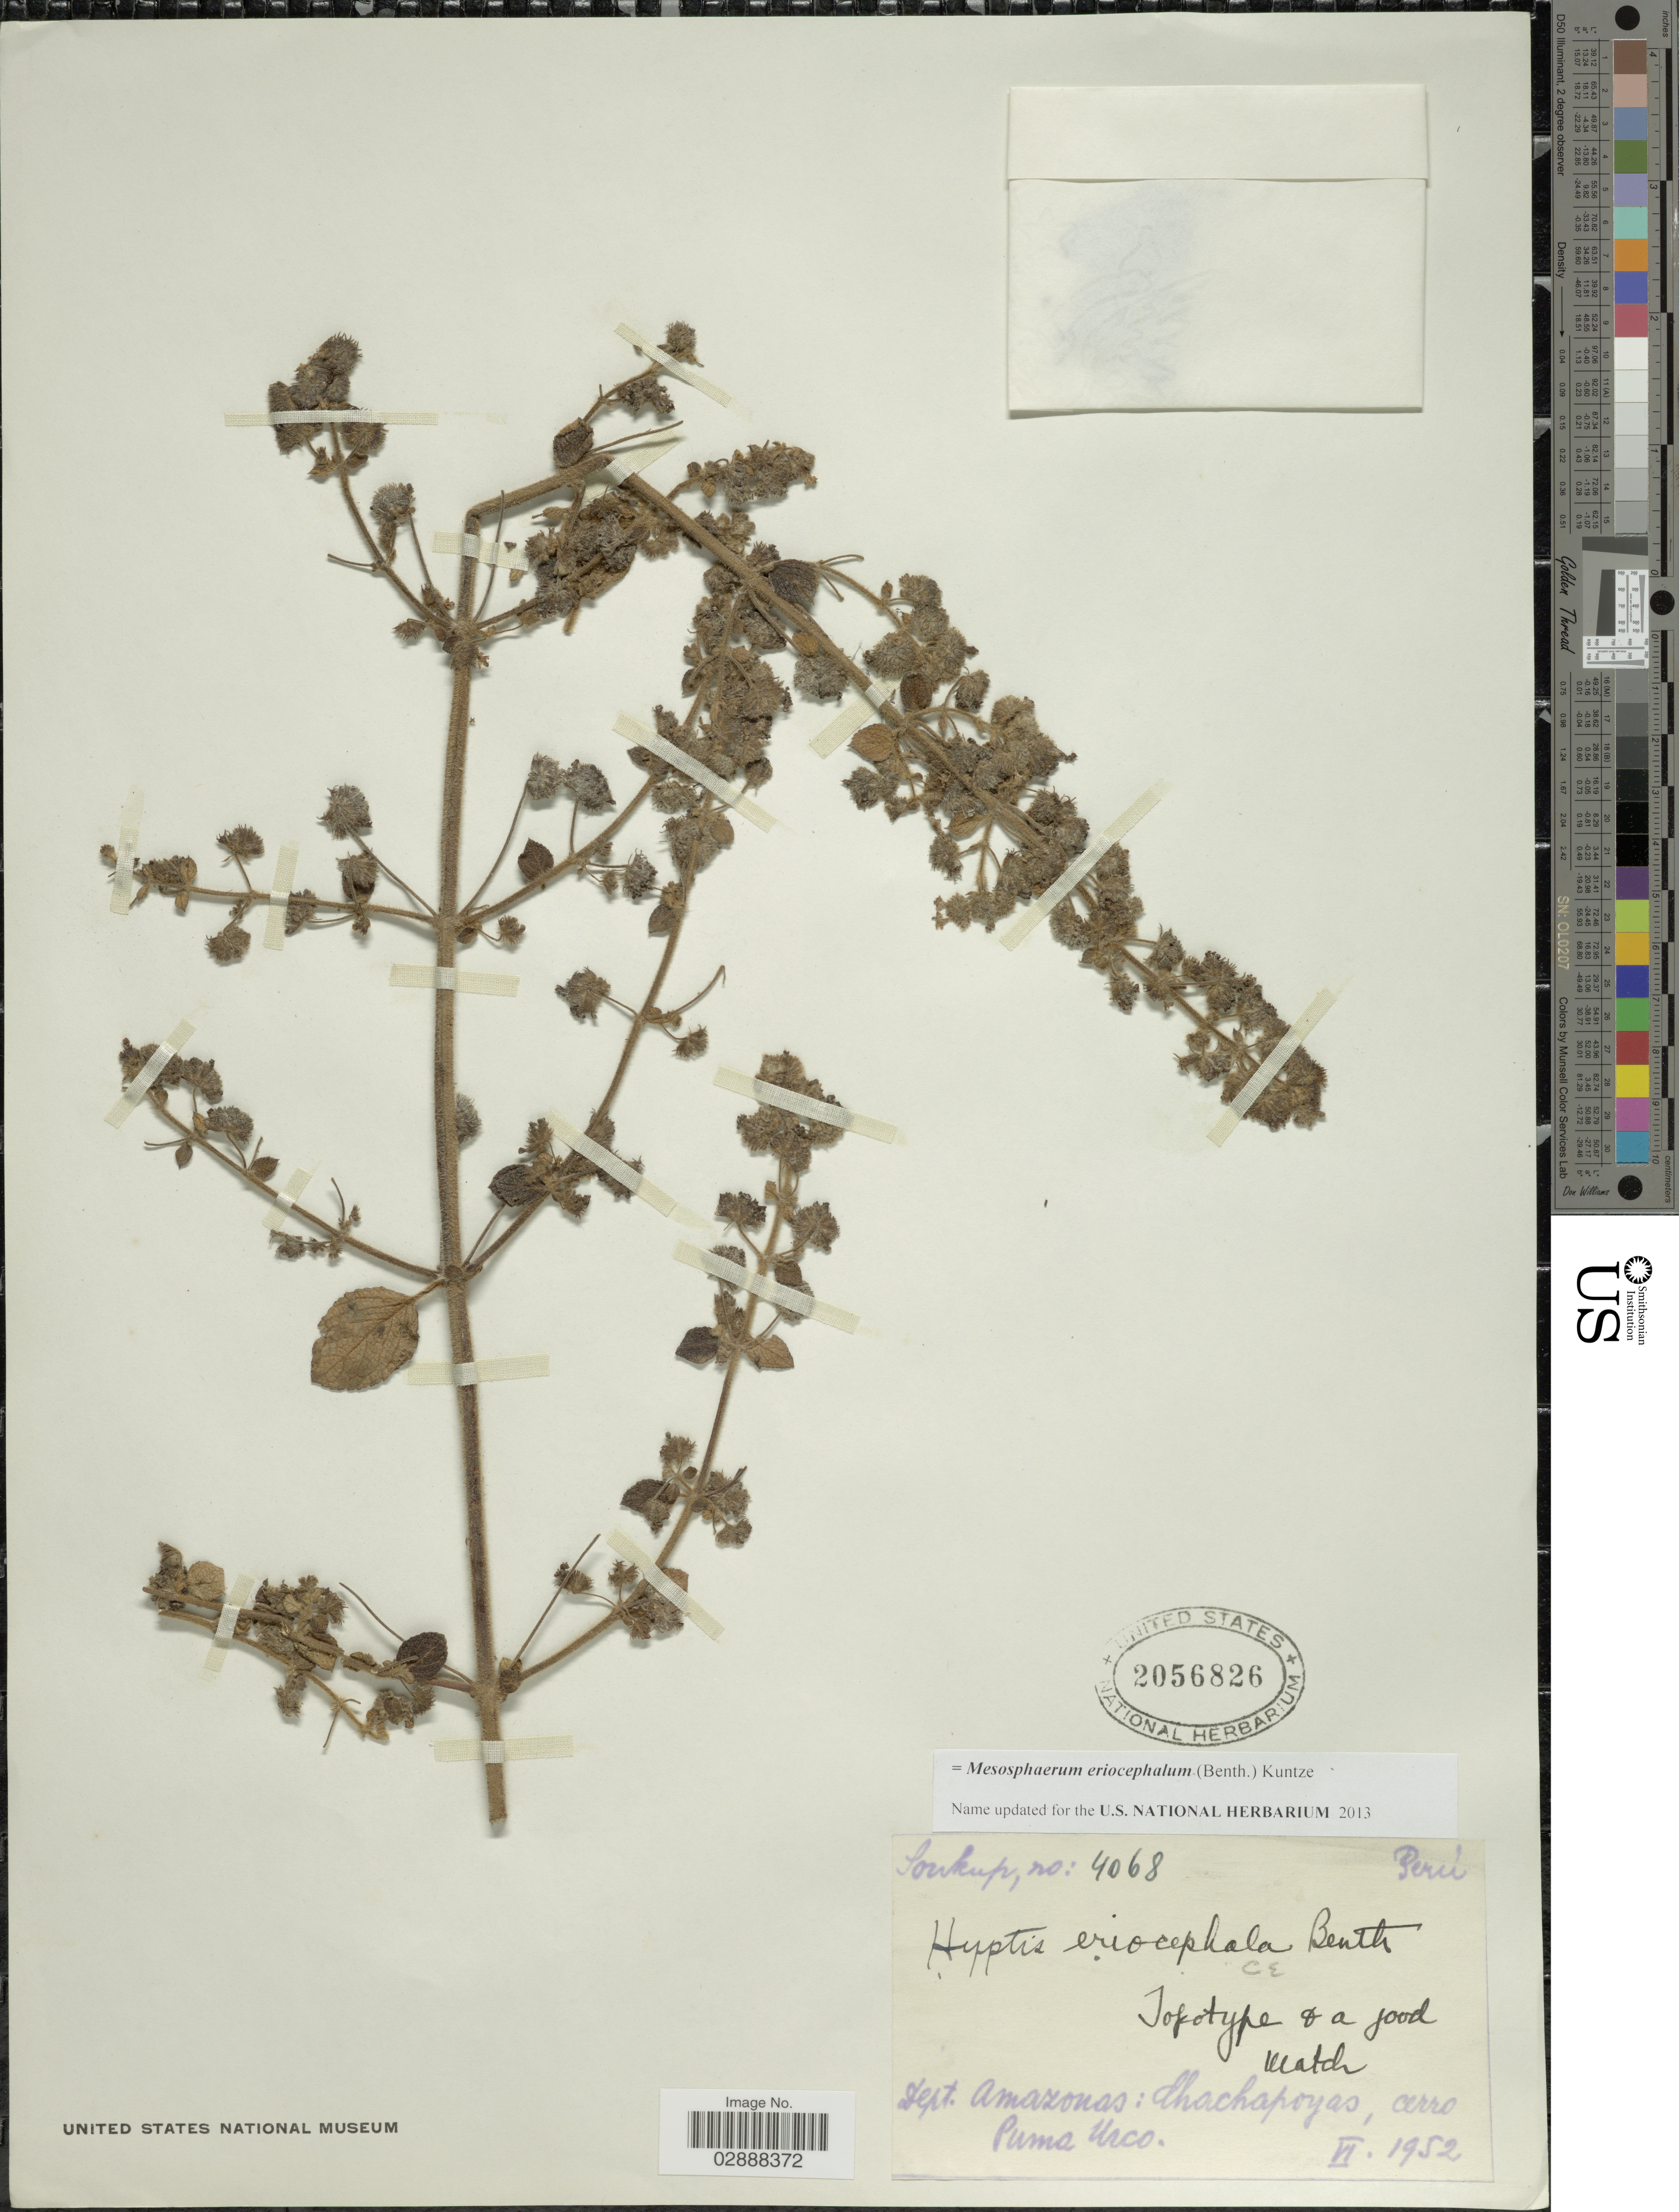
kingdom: Plantae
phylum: Tracheophyta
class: Magnoliopsida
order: Lamiales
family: Lamiaceae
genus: Mesosphaerum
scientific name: Mesosphaerum eriocephalum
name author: (Benth.) Kuntze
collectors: -- Soukup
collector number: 4068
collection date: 1952-06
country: Peru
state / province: Amazonas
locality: Dept. Amazonas: Chachapoyas, cerro Puma Urco.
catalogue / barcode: US 2056826